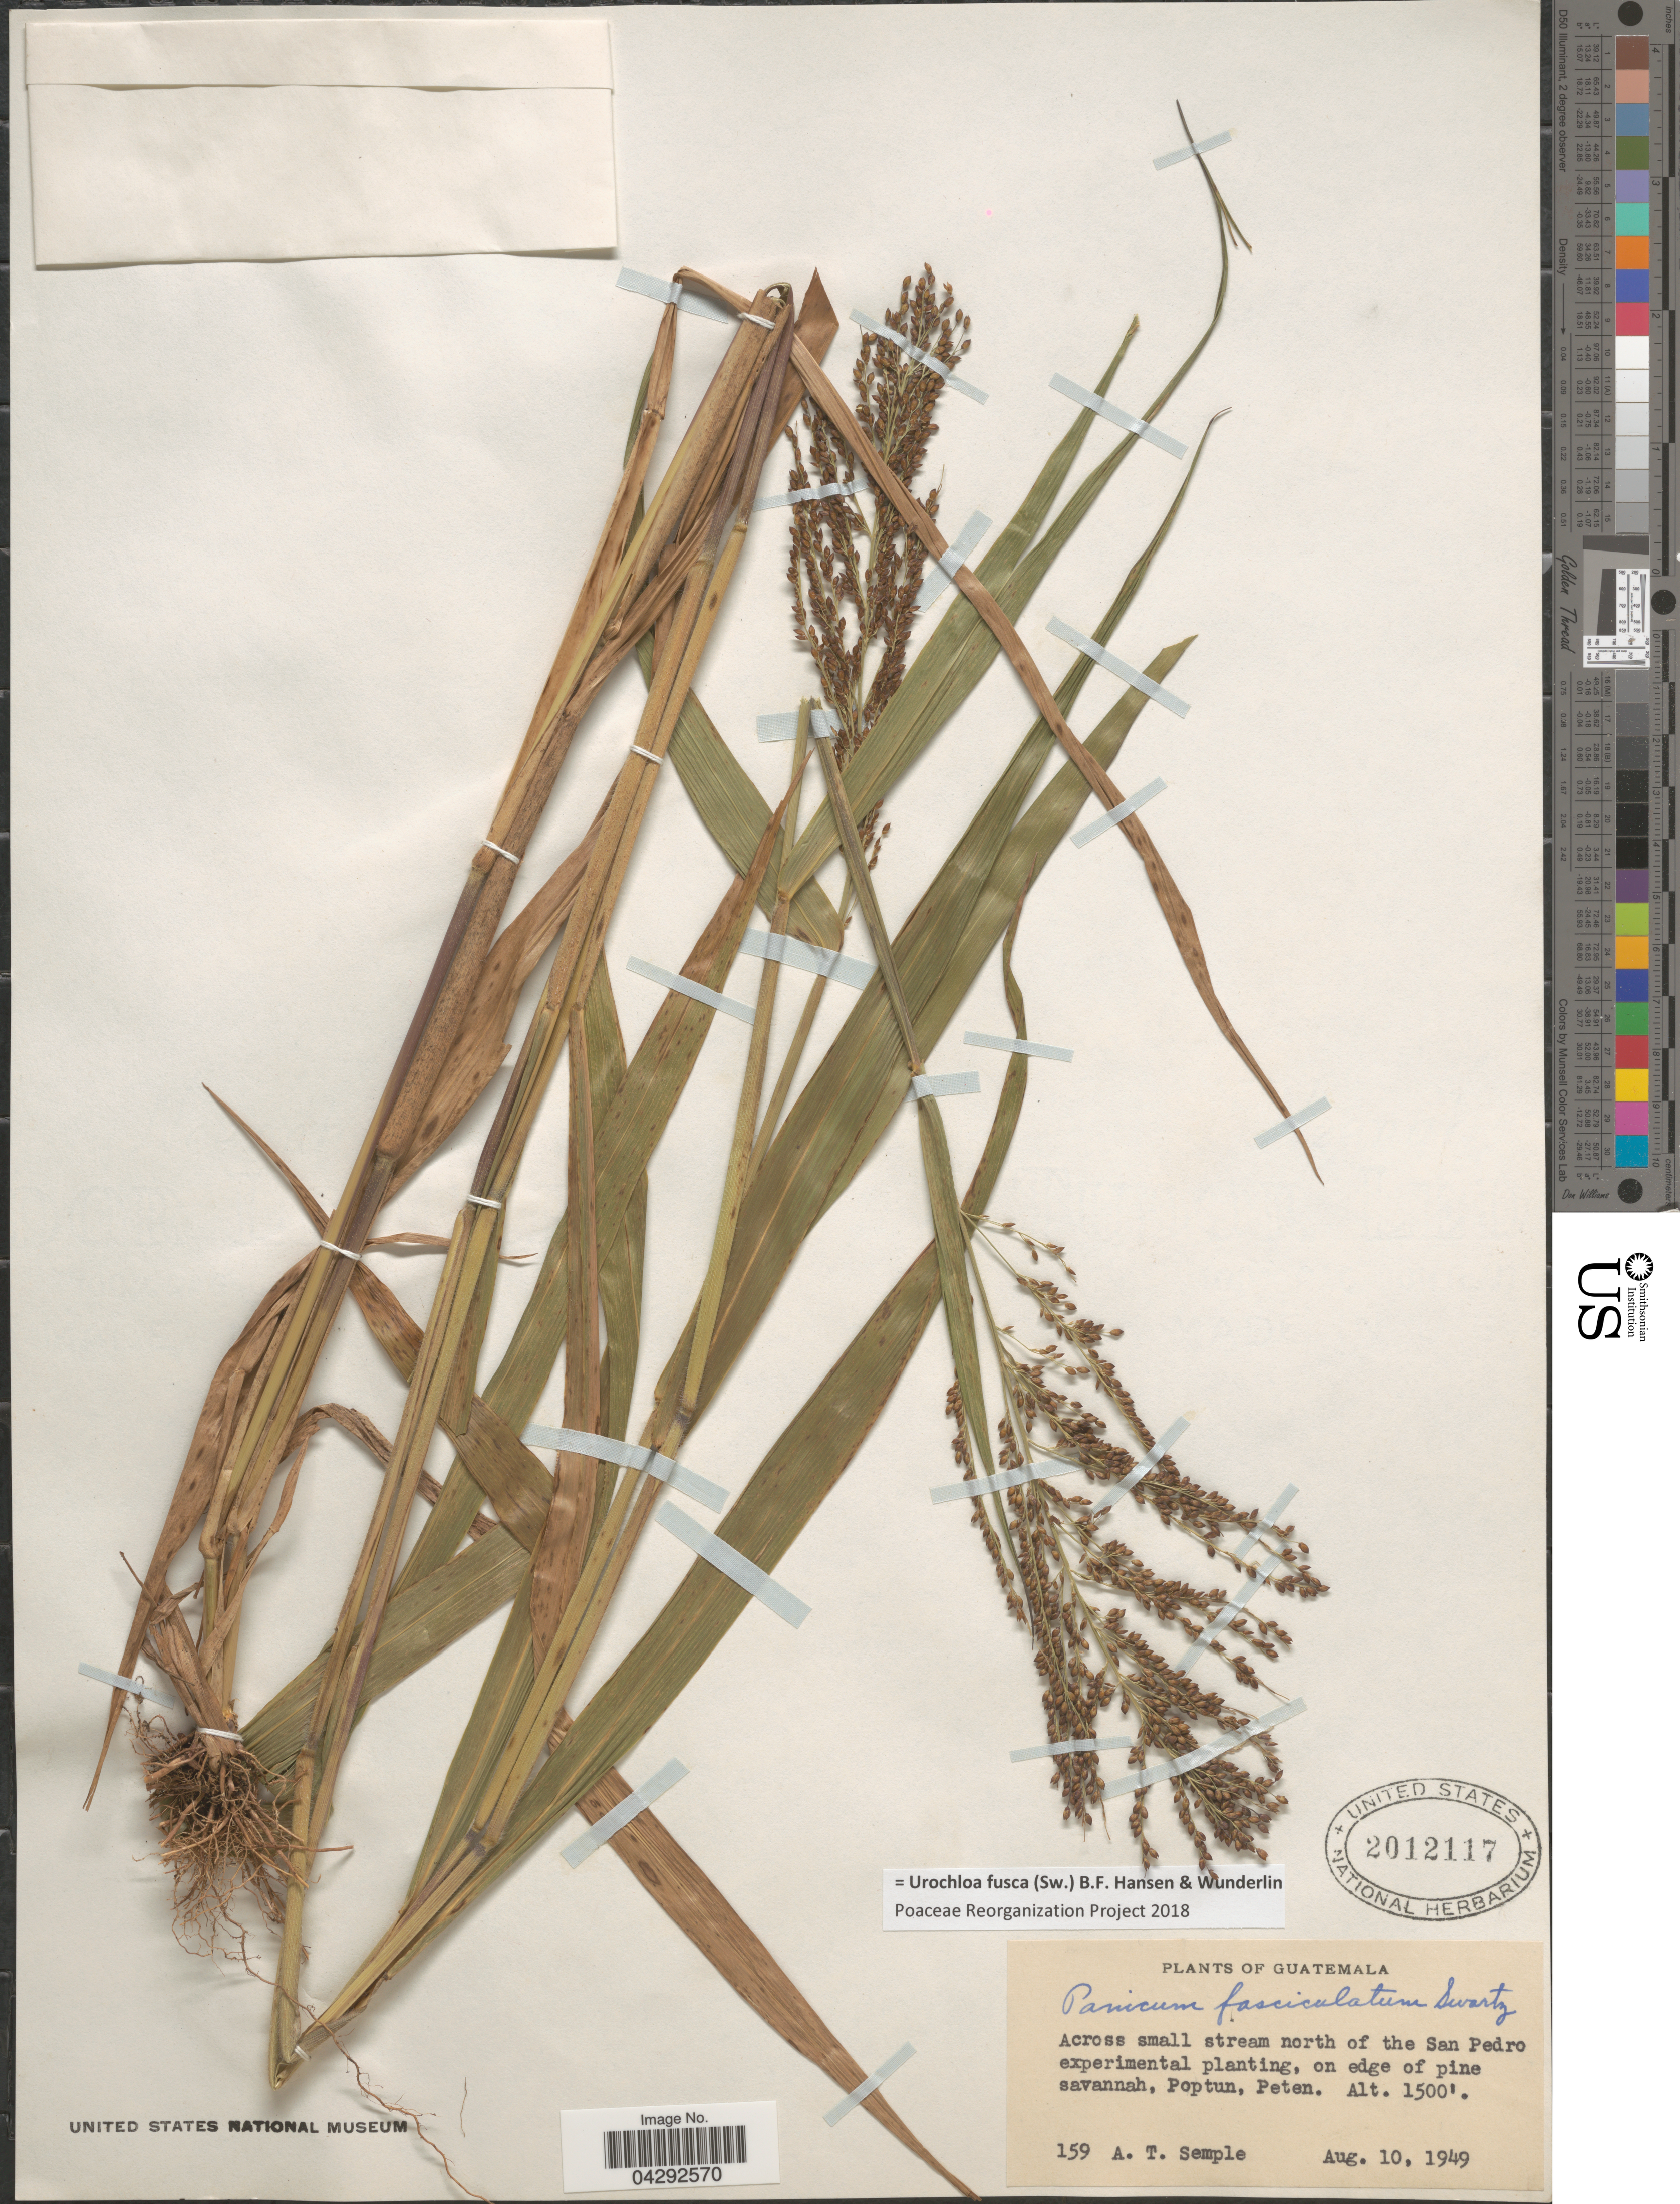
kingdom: Plantae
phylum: Tracheophyta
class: Liliopsida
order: Poales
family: Poaceae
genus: Urochloa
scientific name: Urochloa fusca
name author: (Sw.) B.F. Hansen & Wunderlin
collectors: A. Semple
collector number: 159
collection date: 1949-08-10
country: Guatemala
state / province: El Peten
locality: Across small stream north of the San Pedro experimental planting, on edge of pine savannah, Poptun, Peten.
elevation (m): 457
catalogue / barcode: US 2012117